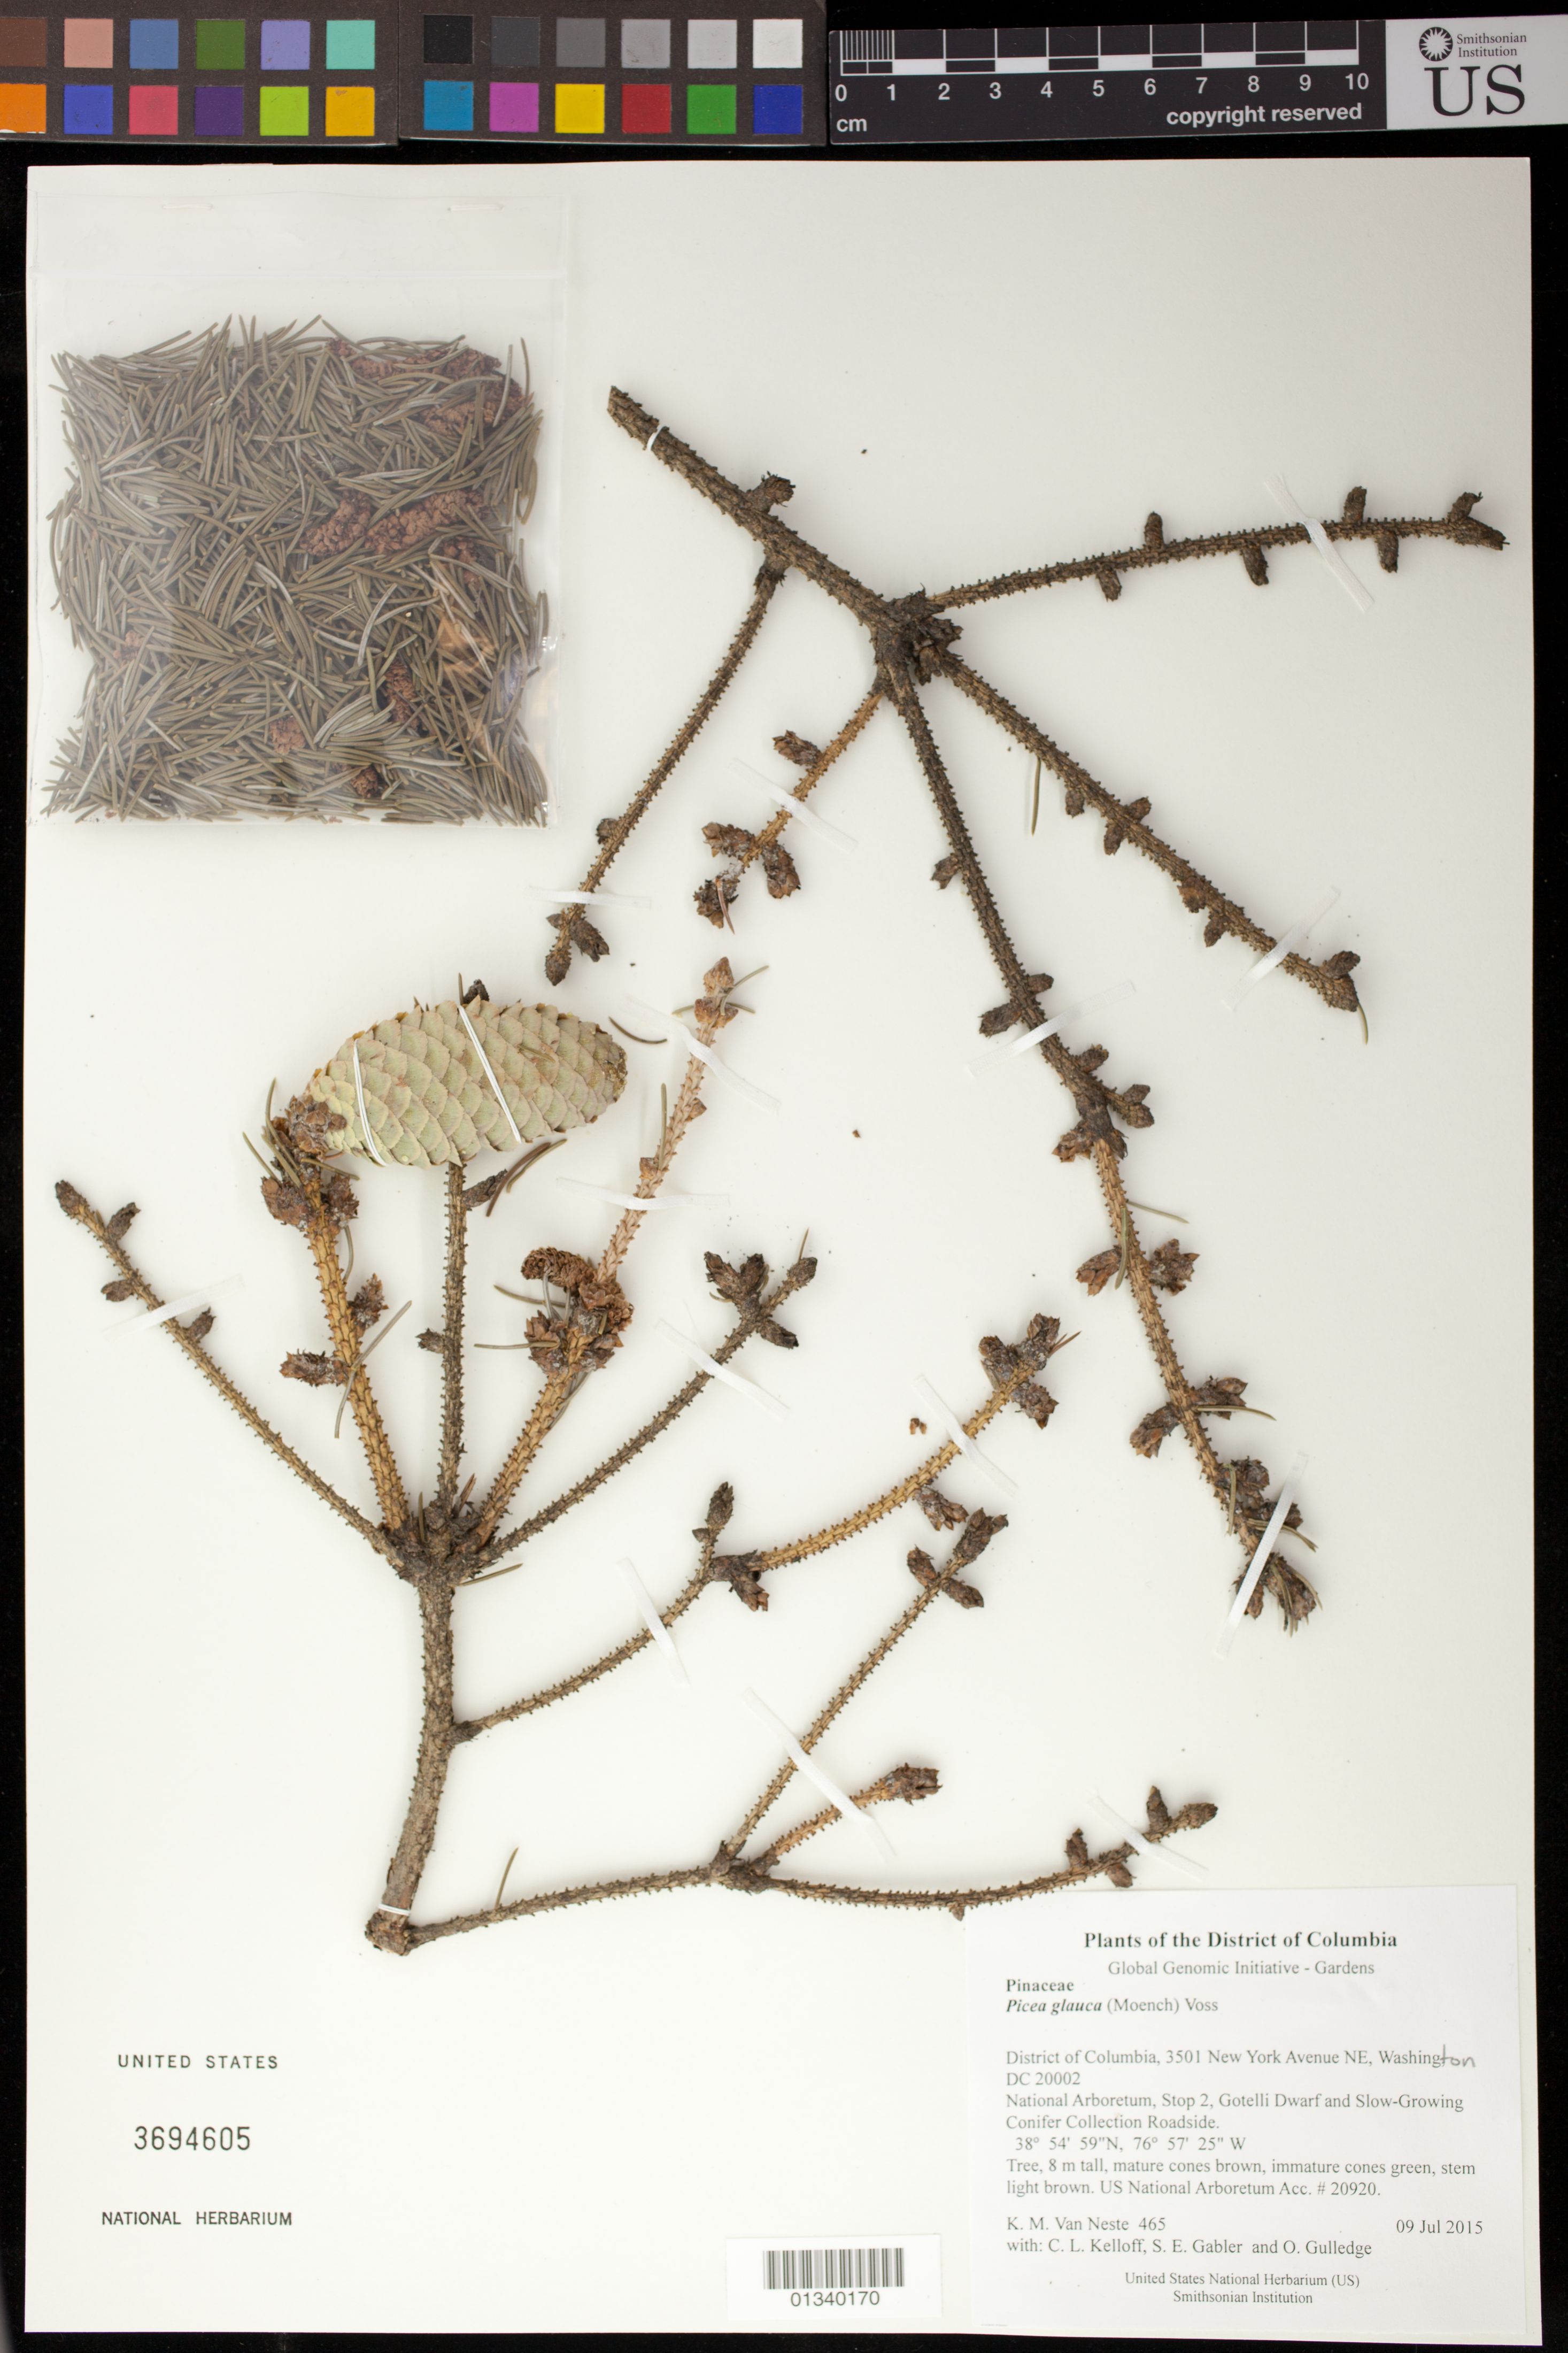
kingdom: Plantae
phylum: Tracheophyta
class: Pinopsida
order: Pinales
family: Pinaceae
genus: Picea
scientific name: Picea glauca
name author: (Moench) Voss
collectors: K. M. Van Neste, C. L. Kelloff, S. E. Gabler & O. Gulledge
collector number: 465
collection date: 2015-07-09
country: United States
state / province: District of Columbia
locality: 3501 New York Avenue NE, Washing, DC 20002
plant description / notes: Picea glauca 'Coerulea' NATIONAL ARBORETUM PROVENANCE INFO: USNA ACCESSION: 20920 RECEIVED: Picea glauca 'Coerulea'plant9/21/1962 PROVENANCE CODE: G FULL PROVENANCE: from a cultivated plant not of known wild origin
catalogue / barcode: US 3694605